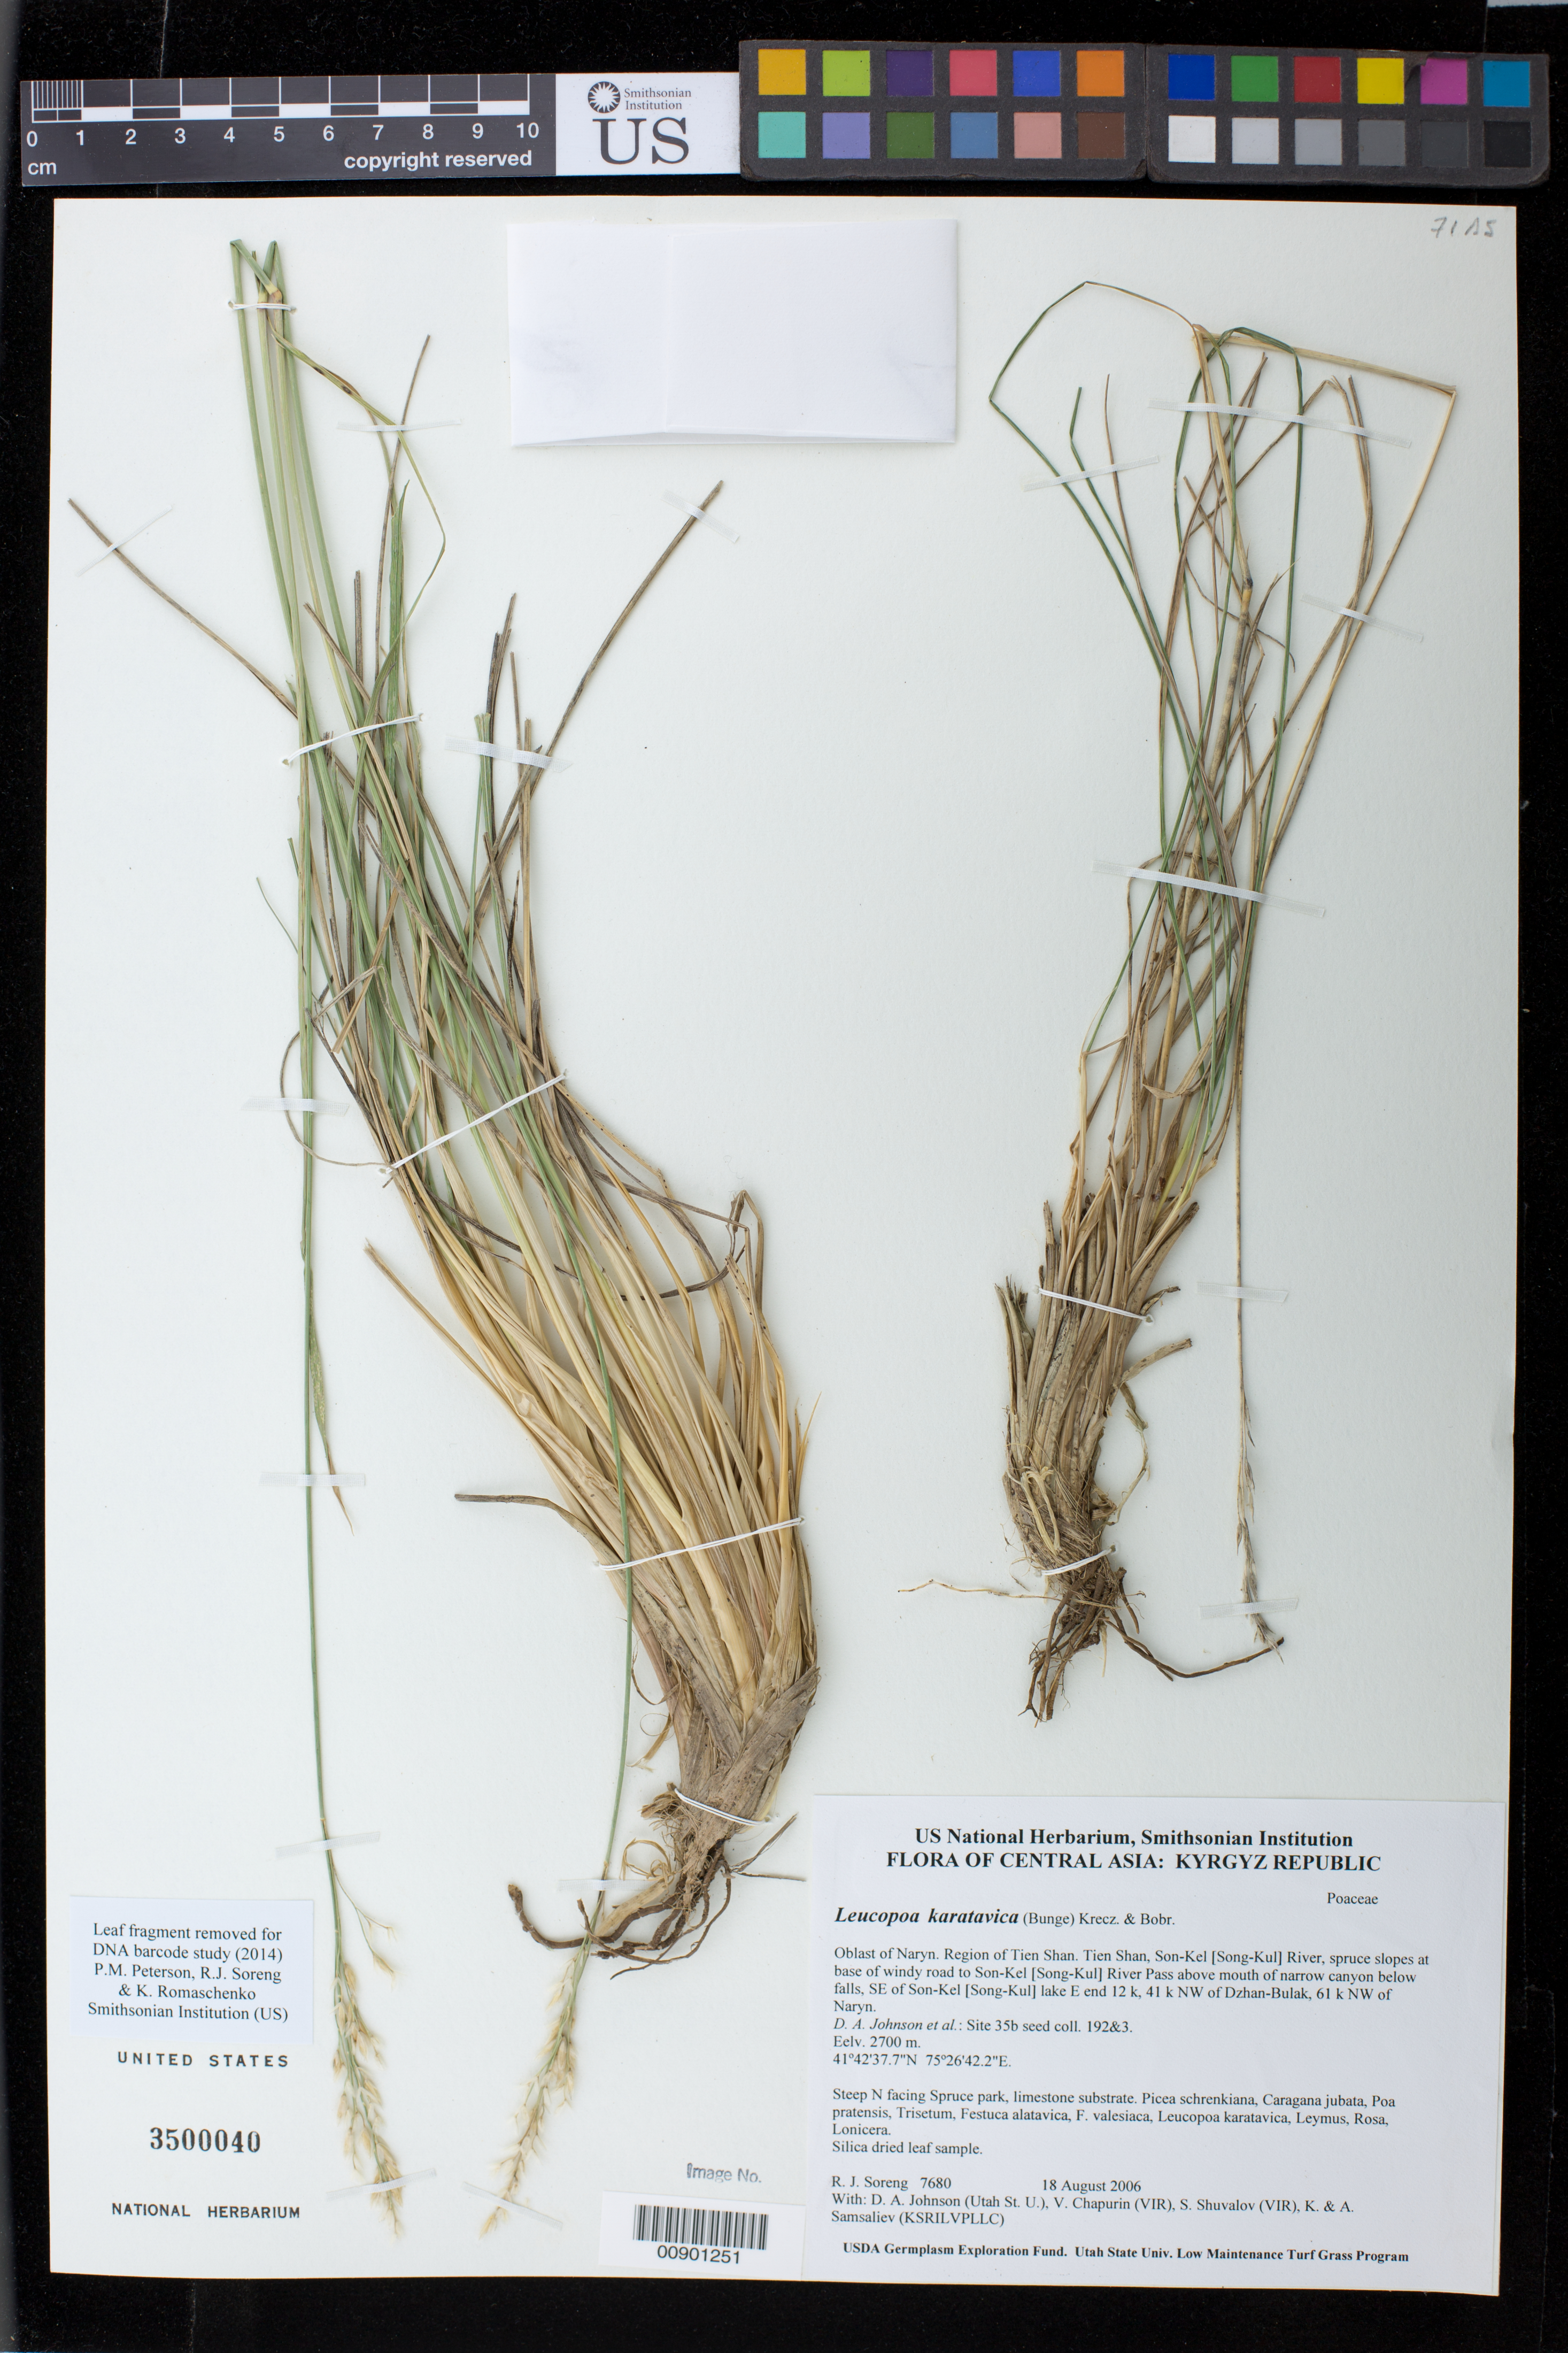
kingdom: Plantae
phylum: Tracheophyta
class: Liliopsida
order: Poales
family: Poaceae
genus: Leucopoa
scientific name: Leucopoa karatavica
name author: (Bunge) V.I. Krecz. & Bobrov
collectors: R. J. Soreng, D. Johnson, S. Shuvalov, V. Chapurin, K. Samsaliev & A. Samsaliev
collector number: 7680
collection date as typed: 18 Aug 2006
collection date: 2006-08-18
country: Kyrgyzstan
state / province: Naryn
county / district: Tien Shan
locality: Tien Shan, Son-Kel River, spruce slopes at base of windy road to Son-Kel River Pass above mouth of narrow canyon below falls, SE of Son-Kel lake E end 12 k, 41 km NW of Dzhan-Bulak, 61 km NW of Naryn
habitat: Steep N facing Spruce park, limestone substrate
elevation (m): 2700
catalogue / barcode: US 3500040